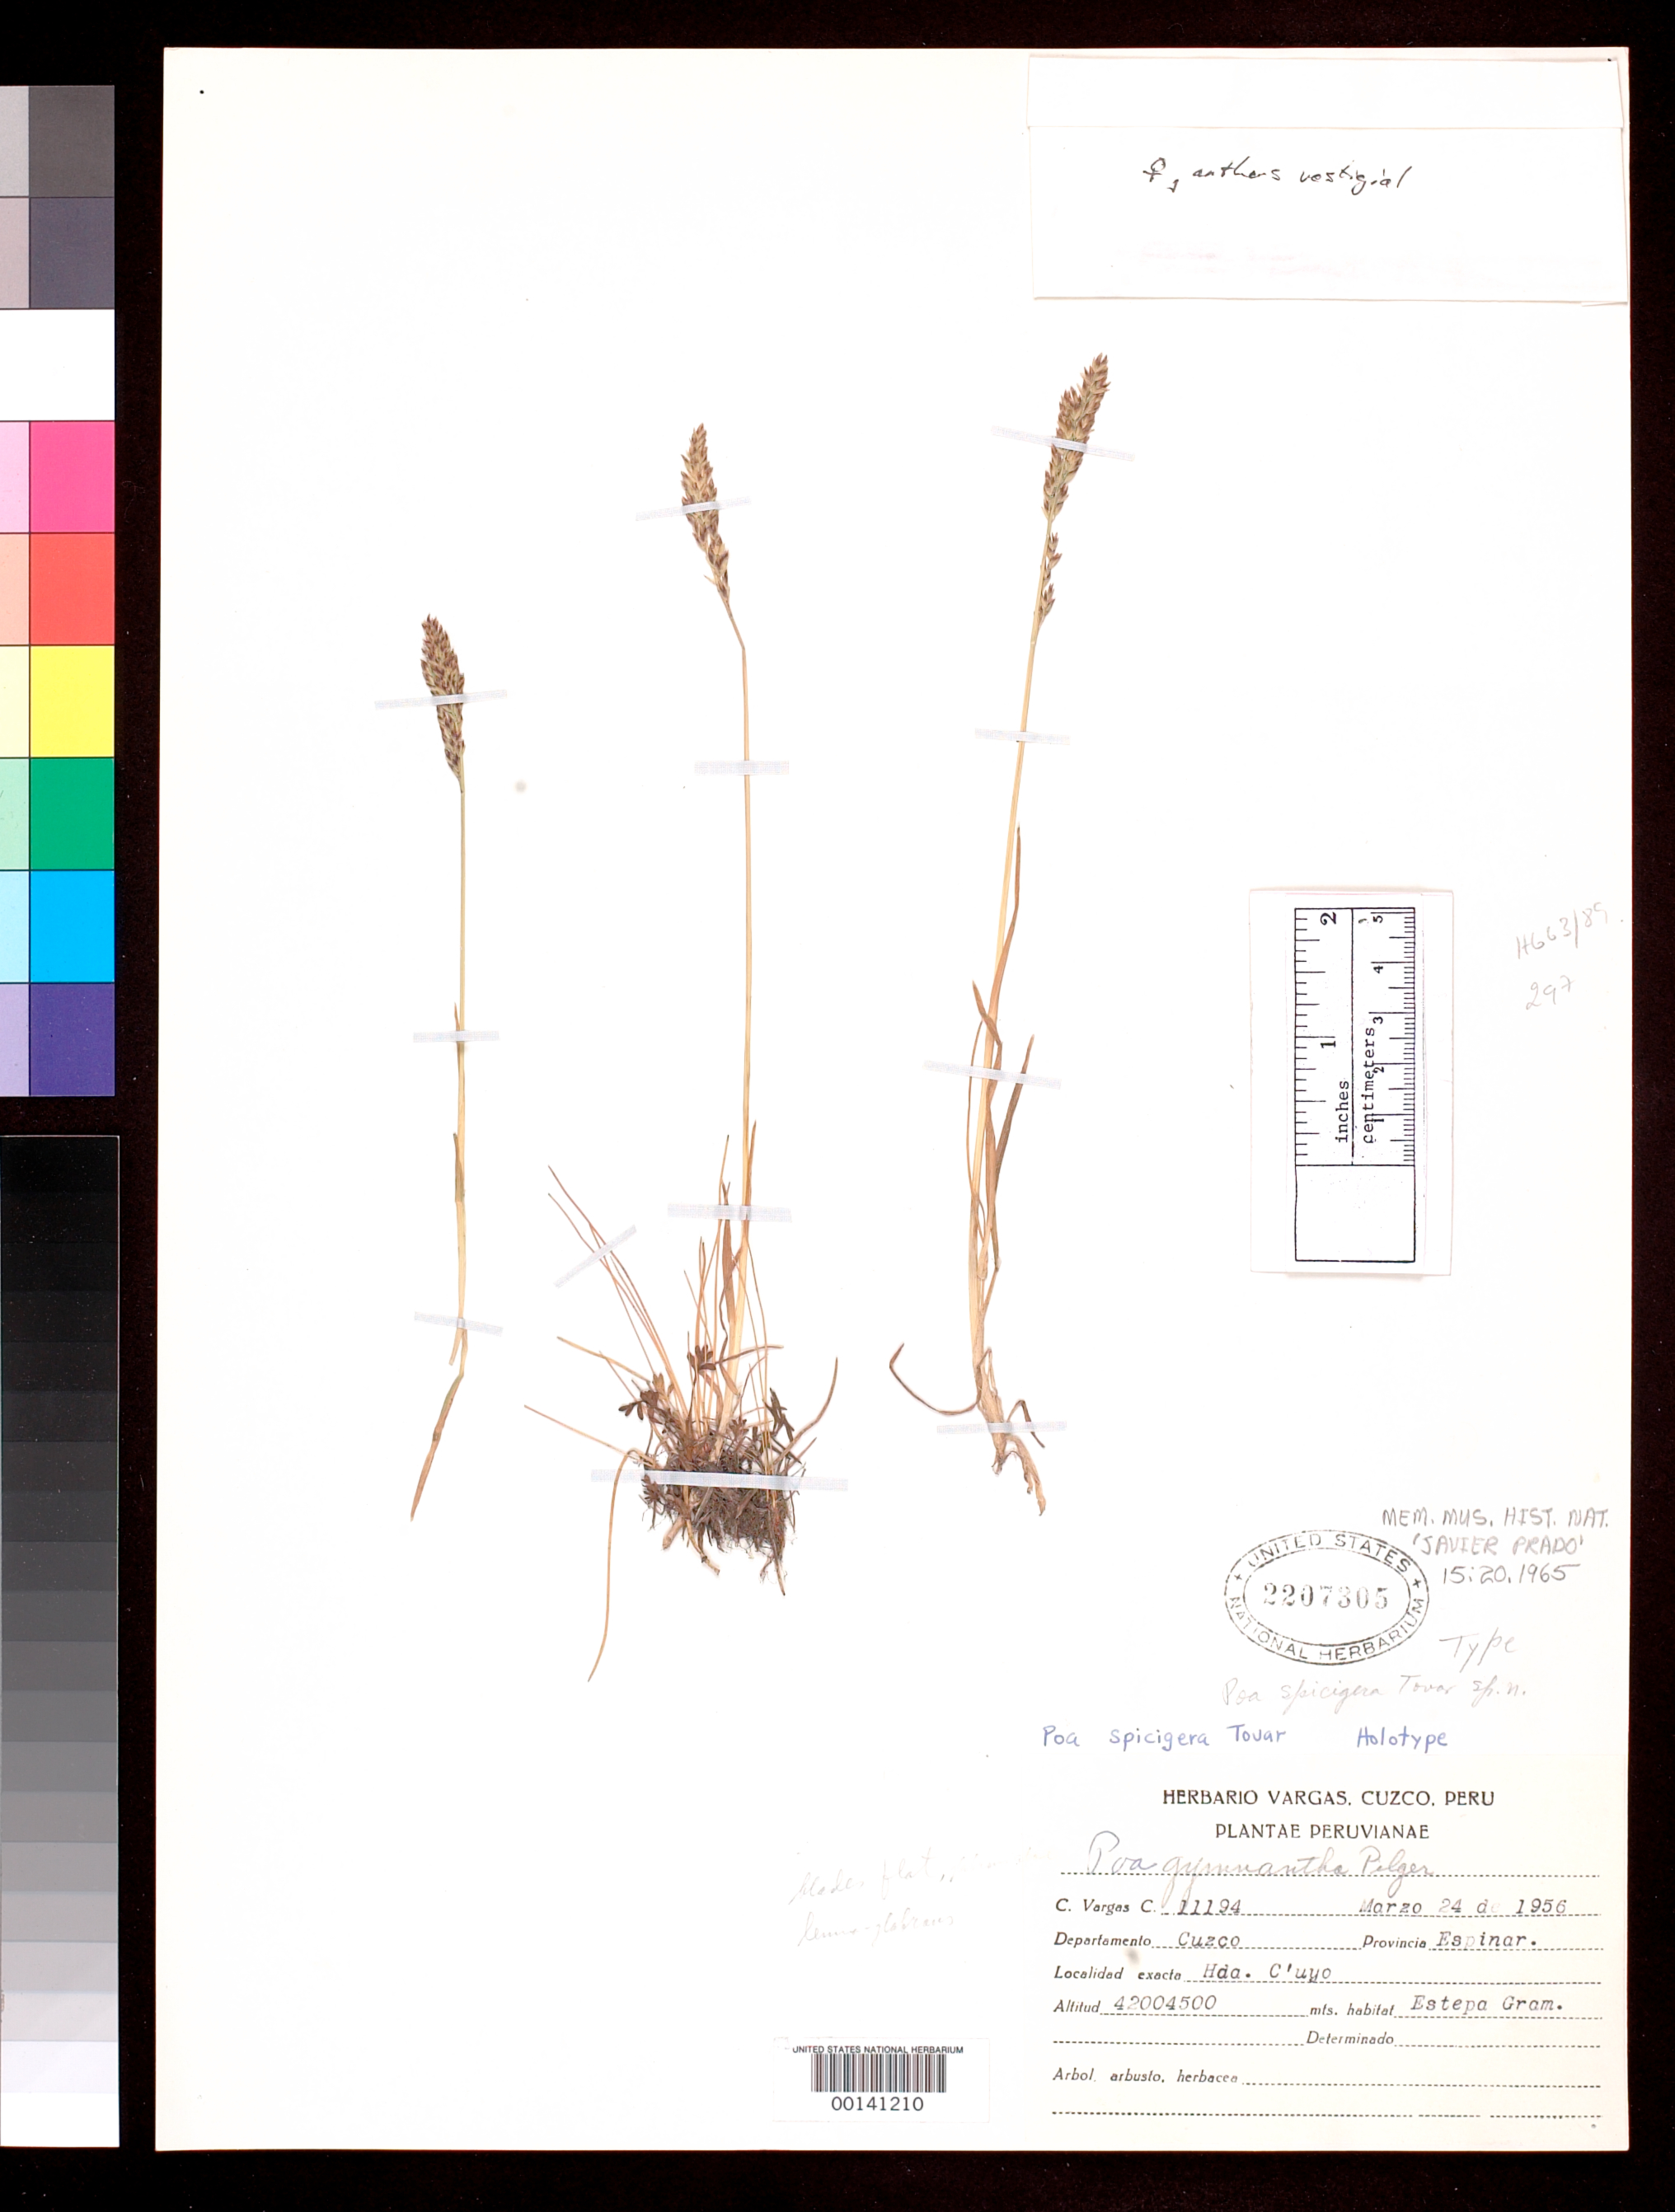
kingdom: Plantae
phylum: Tracheophyta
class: Liliopsida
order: Poales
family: Poaceae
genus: Poa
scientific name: Poa spicigera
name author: Tovar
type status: Holotype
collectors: C. Vargas Calderón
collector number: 11194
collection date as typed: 24 Mar 1956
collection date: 1956-03-24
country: Peru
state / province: Cusco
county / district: Espinar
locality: Hacienda C'uyo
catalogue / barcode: US 2207305